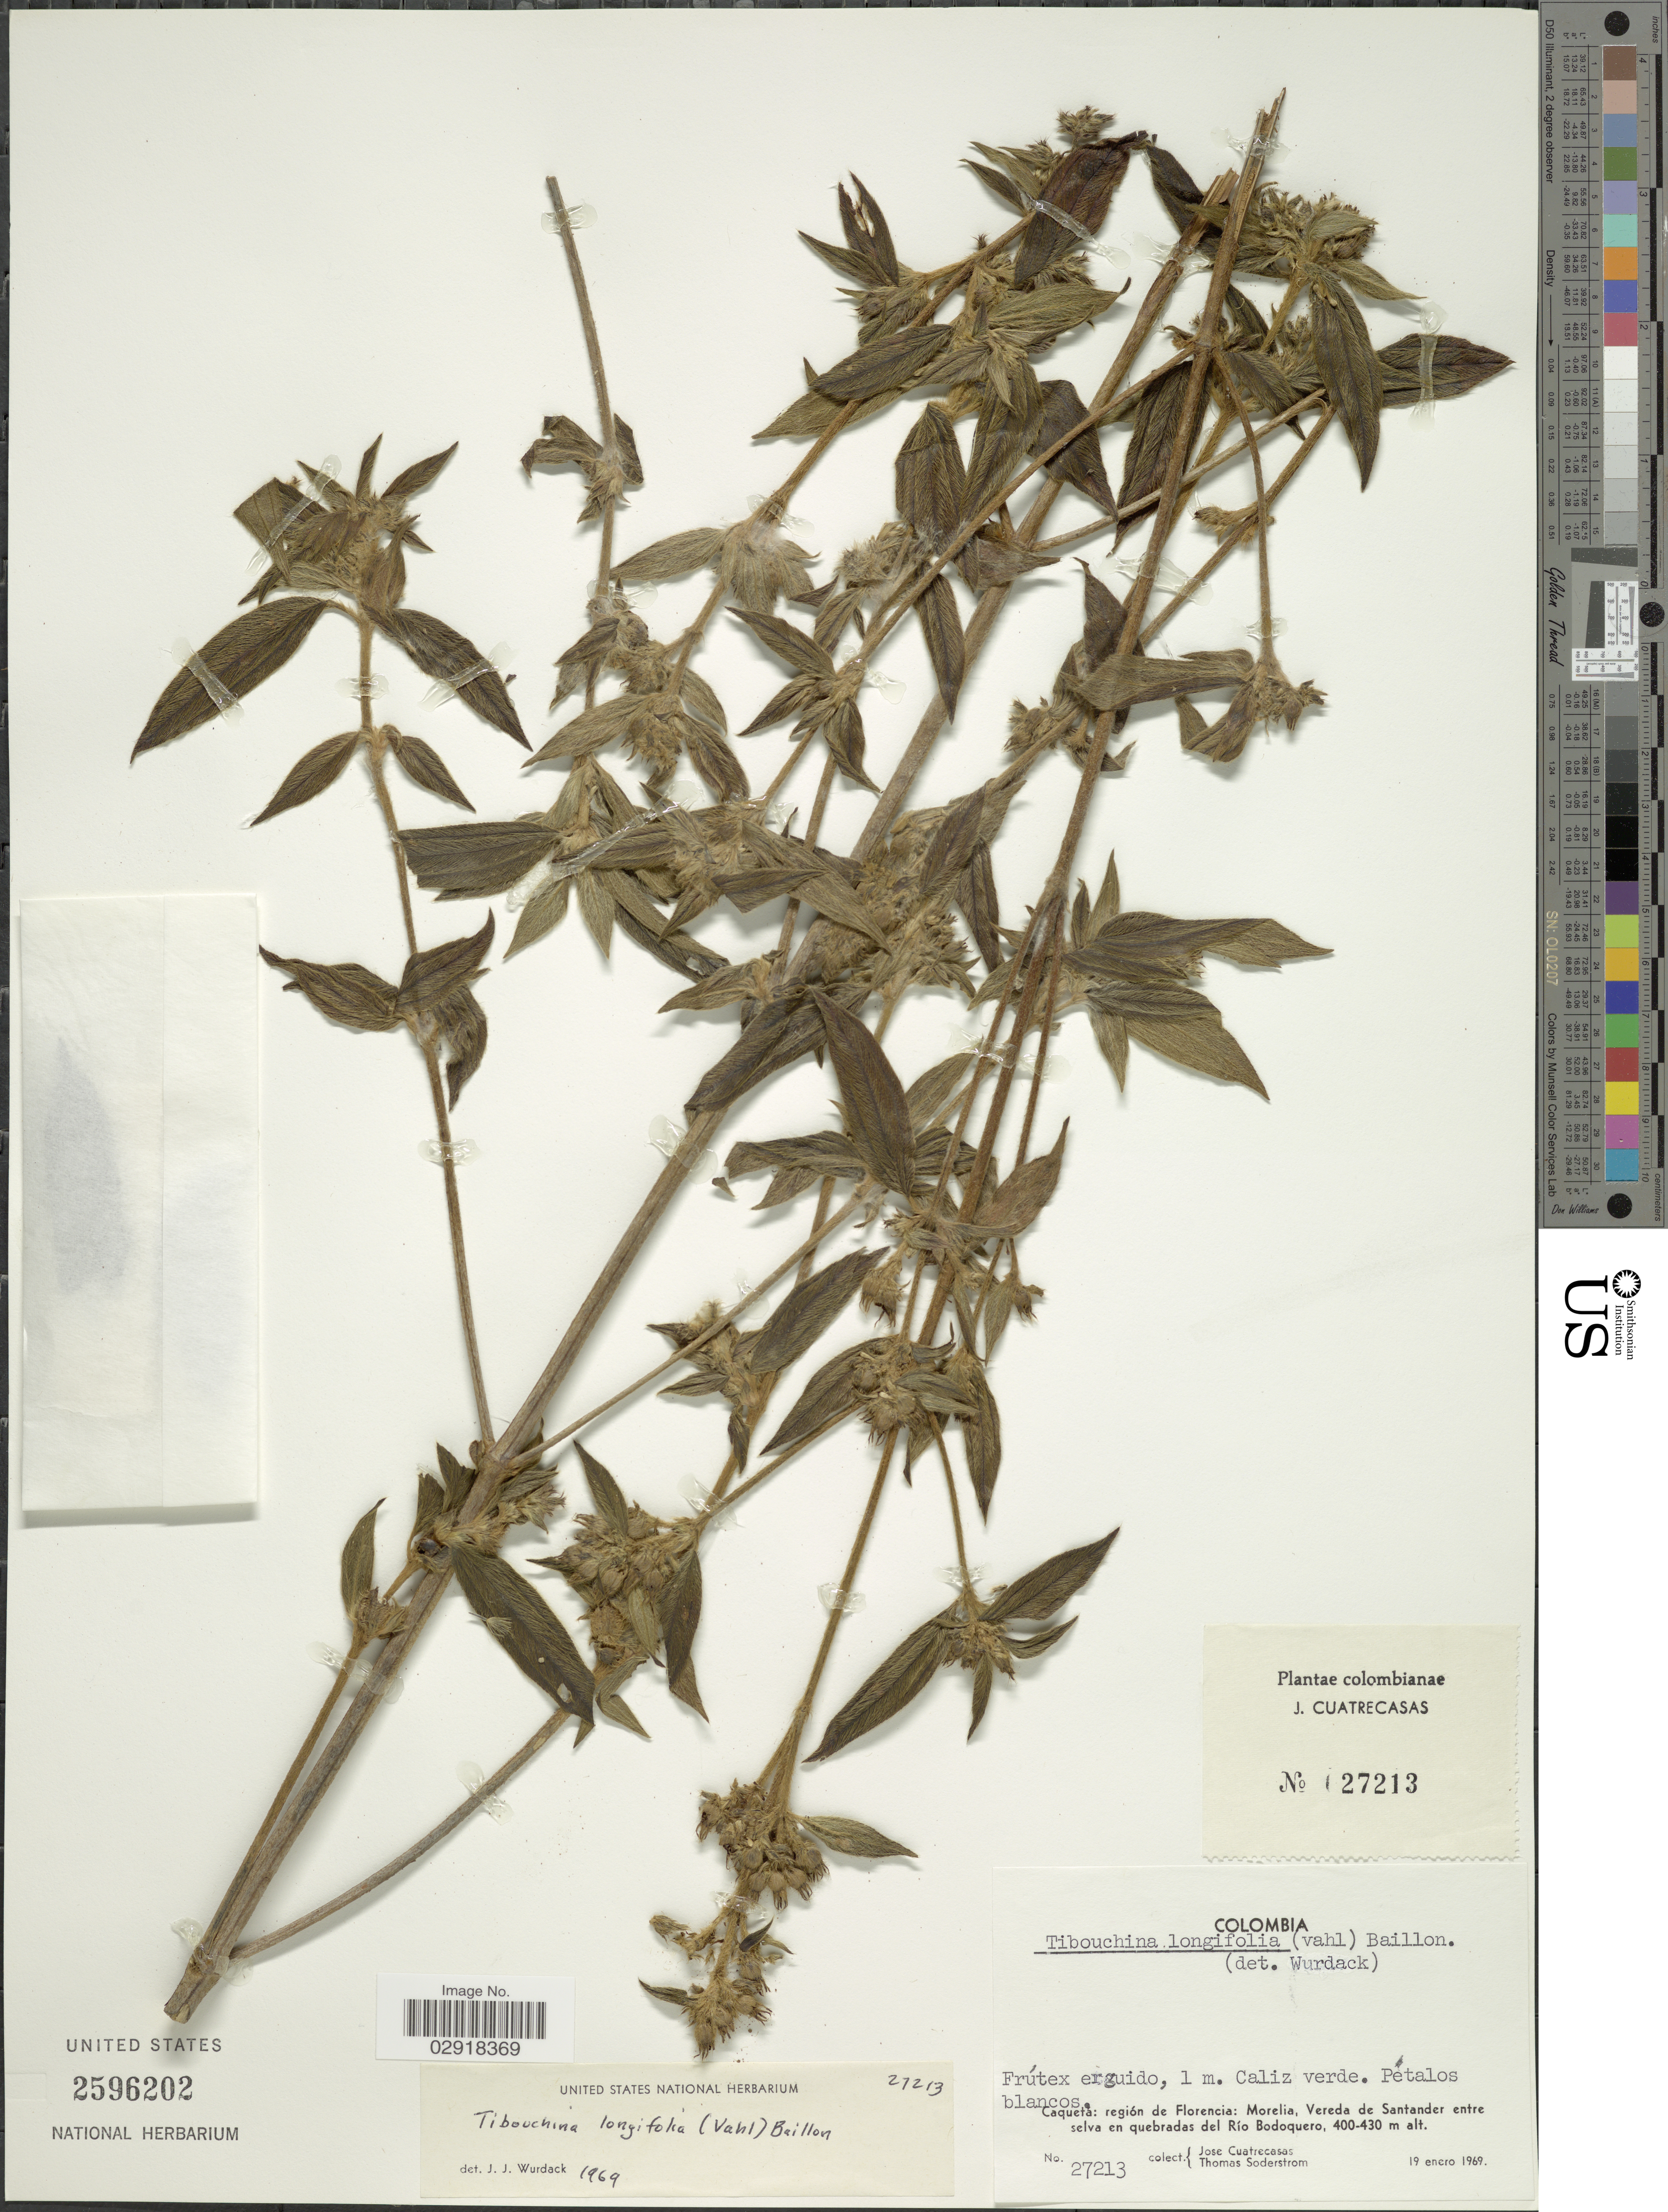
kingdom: Plantae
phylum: Tracheophyta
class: Magnoliopsida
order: Myrtales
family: Melastomataceae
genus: Chaetogastra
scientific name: Chaetogastra longifolia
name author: (Vahl) DC.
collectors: J. Cuatrecasas & T. R. Soderstrom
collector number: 27213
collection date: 1969-01-19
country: Colombia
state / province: Caquetá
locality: Región de Florencia, Morelia, Vereda de Santander entre selva en quebradas del Río Bodoquero.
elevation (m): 400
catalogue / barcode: US 2596202